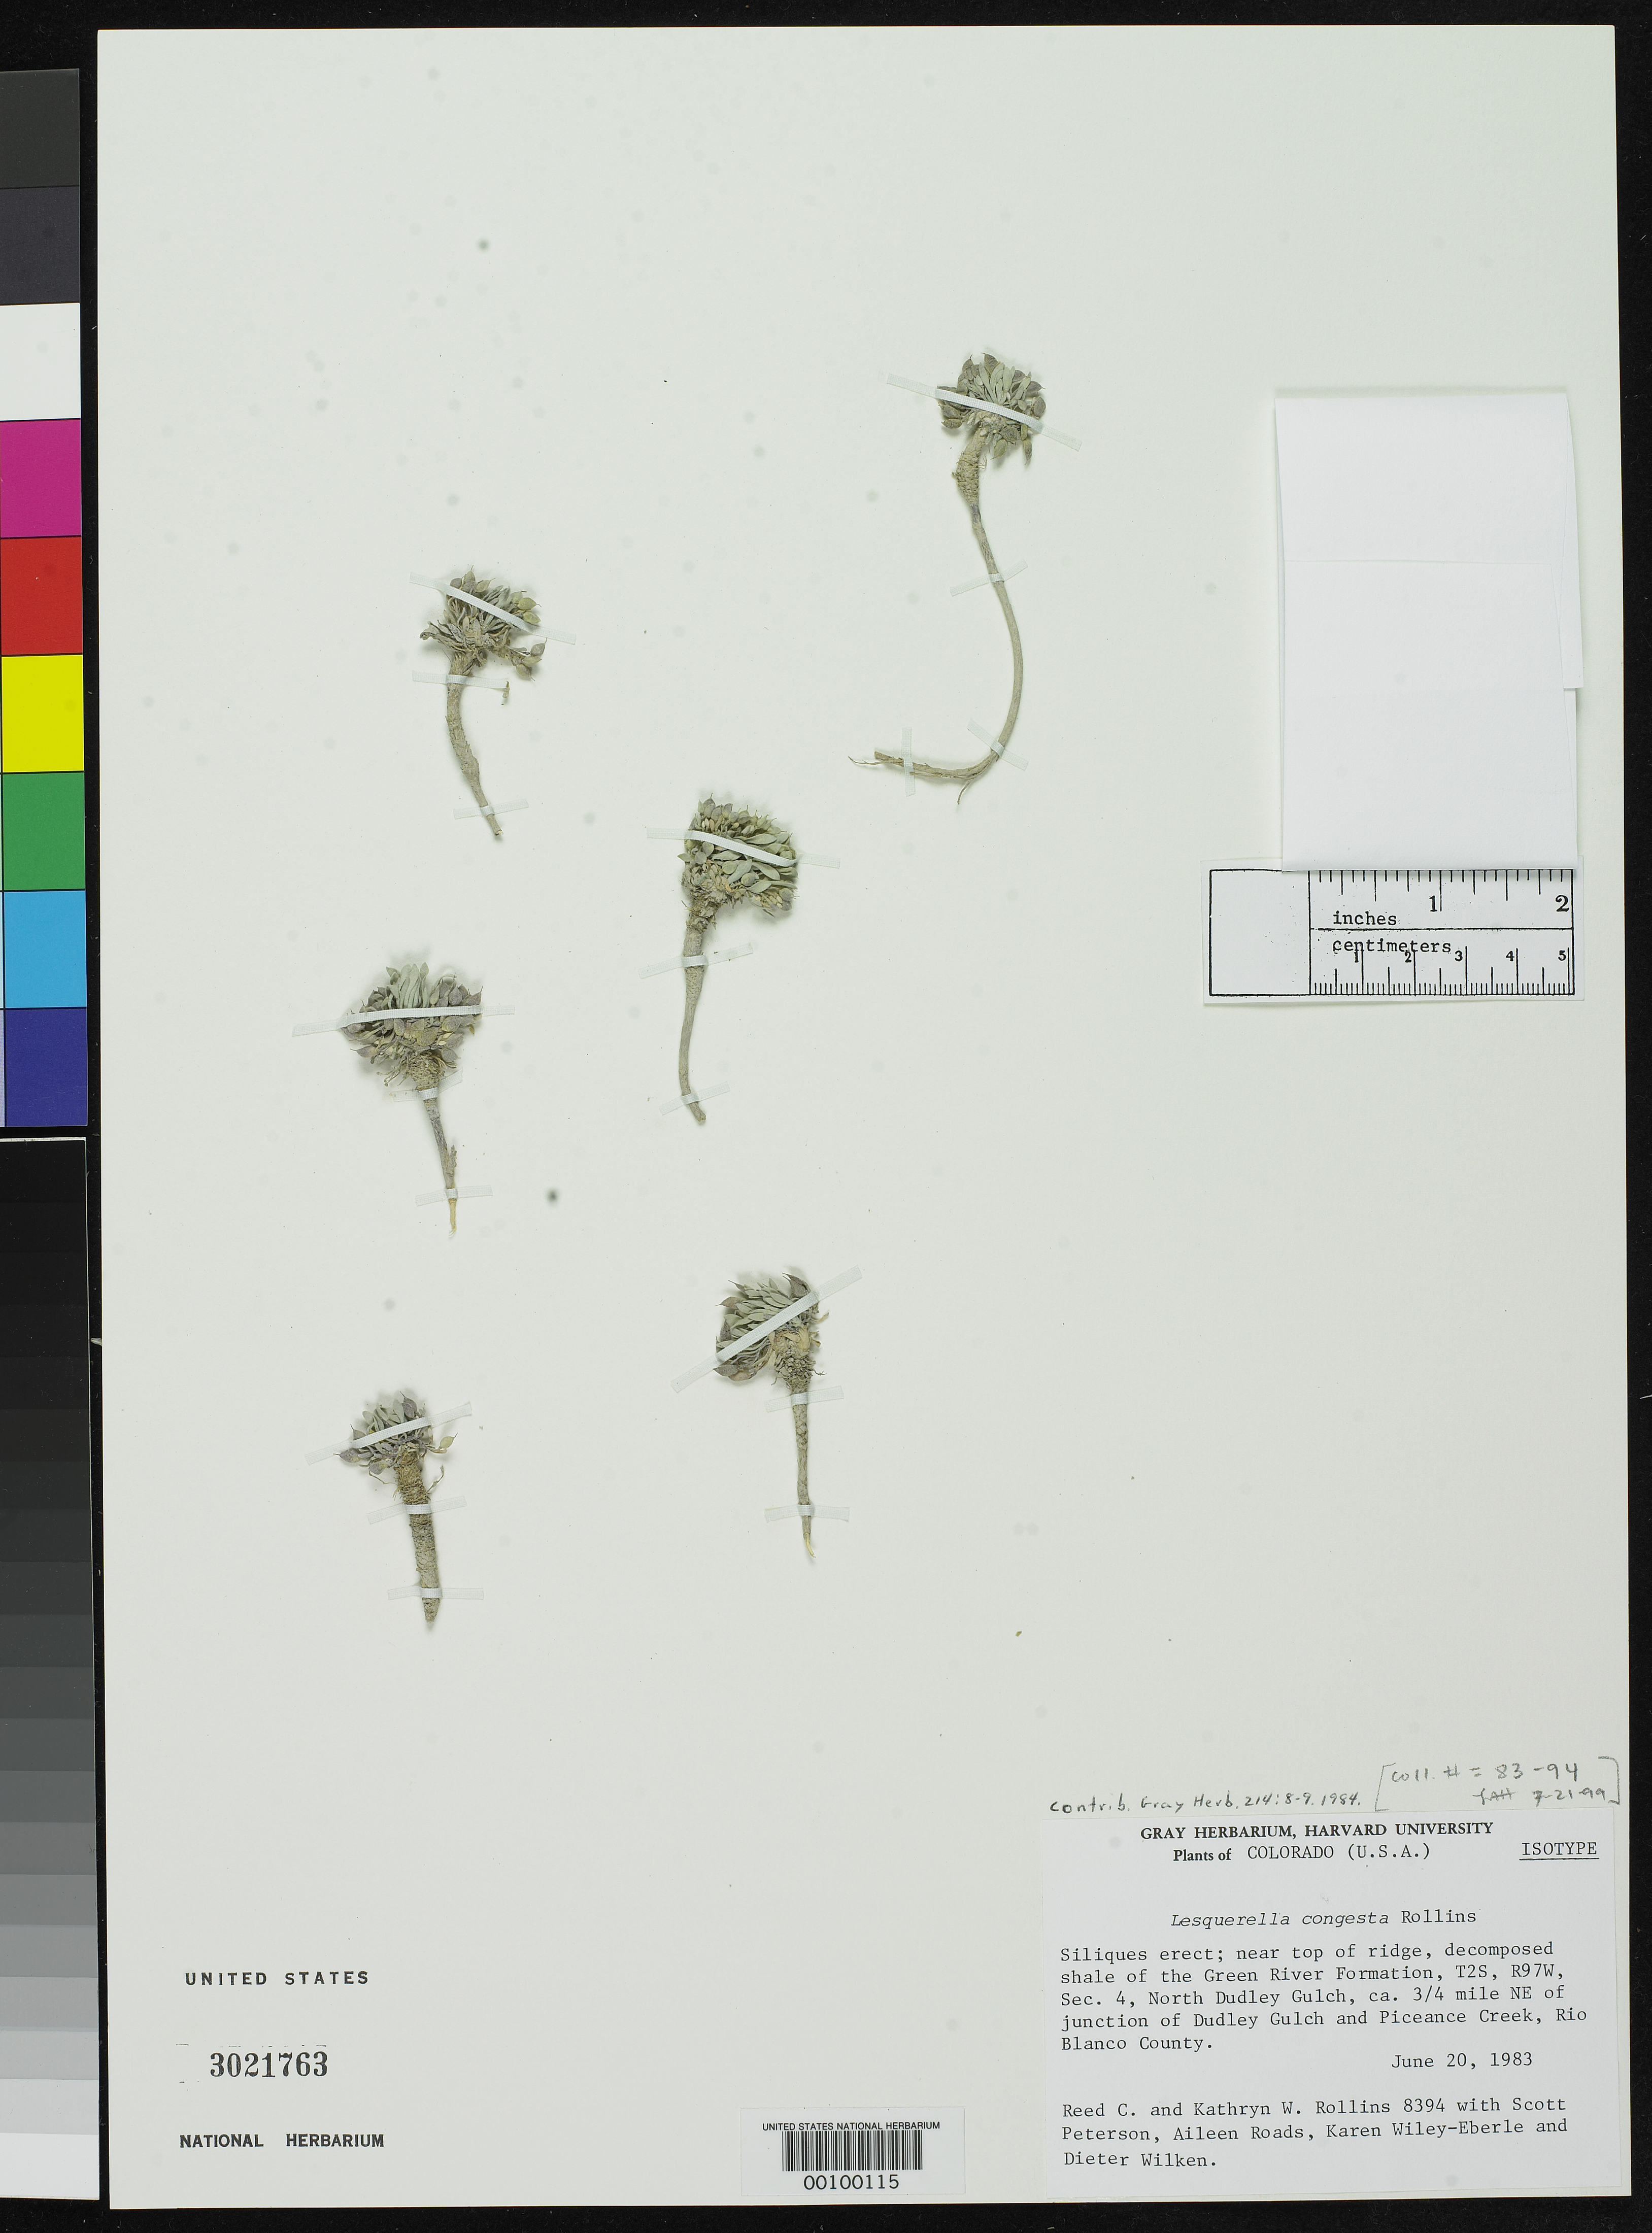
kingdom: Plantae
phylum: Tracheophyta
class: Magnoliopsida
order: Brassicales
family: Brassicaceae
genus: Lesquerella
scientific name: Lesquerella congesta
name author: Rollins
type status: Isotype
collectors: R. C. Rollins, K. W. Rollins, S. Peterson, A. Roads, K. Wiley-Eberle & D. Wilken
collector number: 83-94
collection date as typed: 20 Jun 1983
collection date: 1983-06-20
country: United States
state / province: Colorado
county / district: Rio Blanco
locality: North Dudley Gulch, 0.75 mi NE of jct. of Dudley Gulch and Piceance Creek.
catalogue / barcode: US 3021763